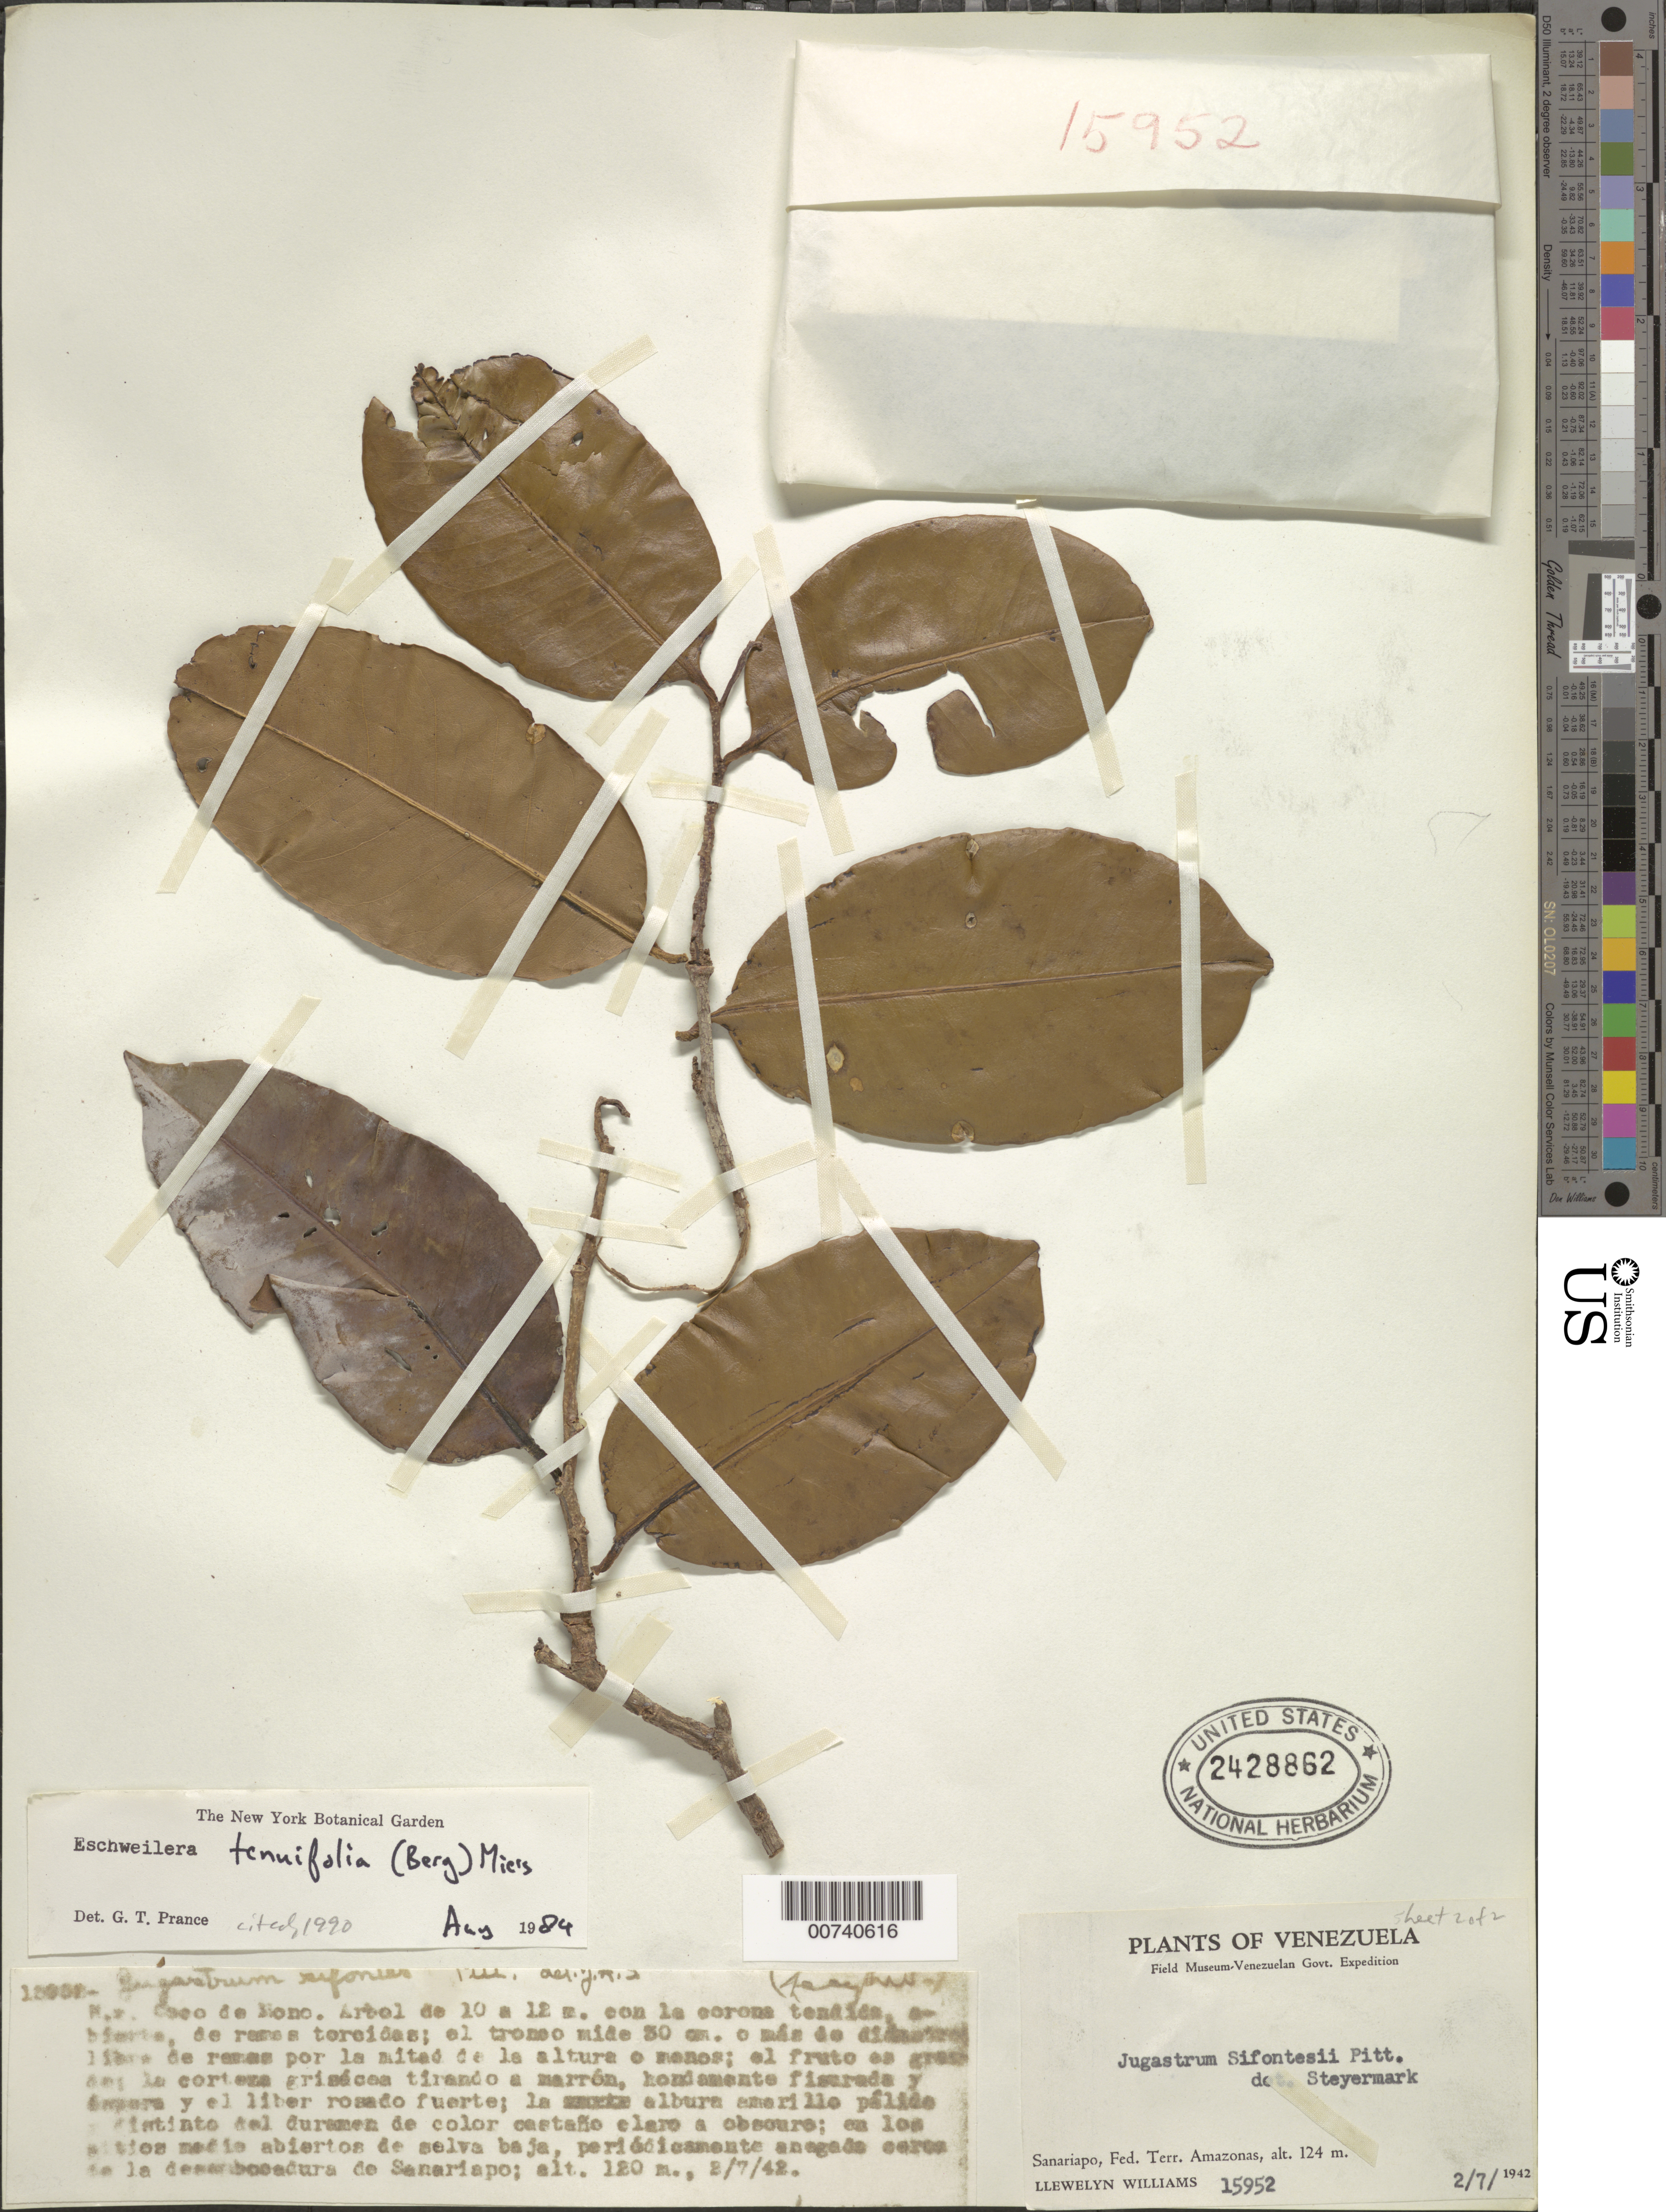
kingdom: Plantae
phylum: Tracheophyta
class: Magnoliopsida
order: Ericales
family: Lecythidaceae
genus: Eschweilera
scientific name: Eschweilera tenuifolia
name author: (O. Berg) Miers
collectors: Ll. Williams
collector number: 15952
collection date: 1942-07-02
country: Venezuela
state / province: Amazonas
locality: Sanariapo, Fed. Terr. Amazonas. Cerca de la desembocadura de Sanariapo.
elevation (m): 120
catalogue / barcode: US 2428862